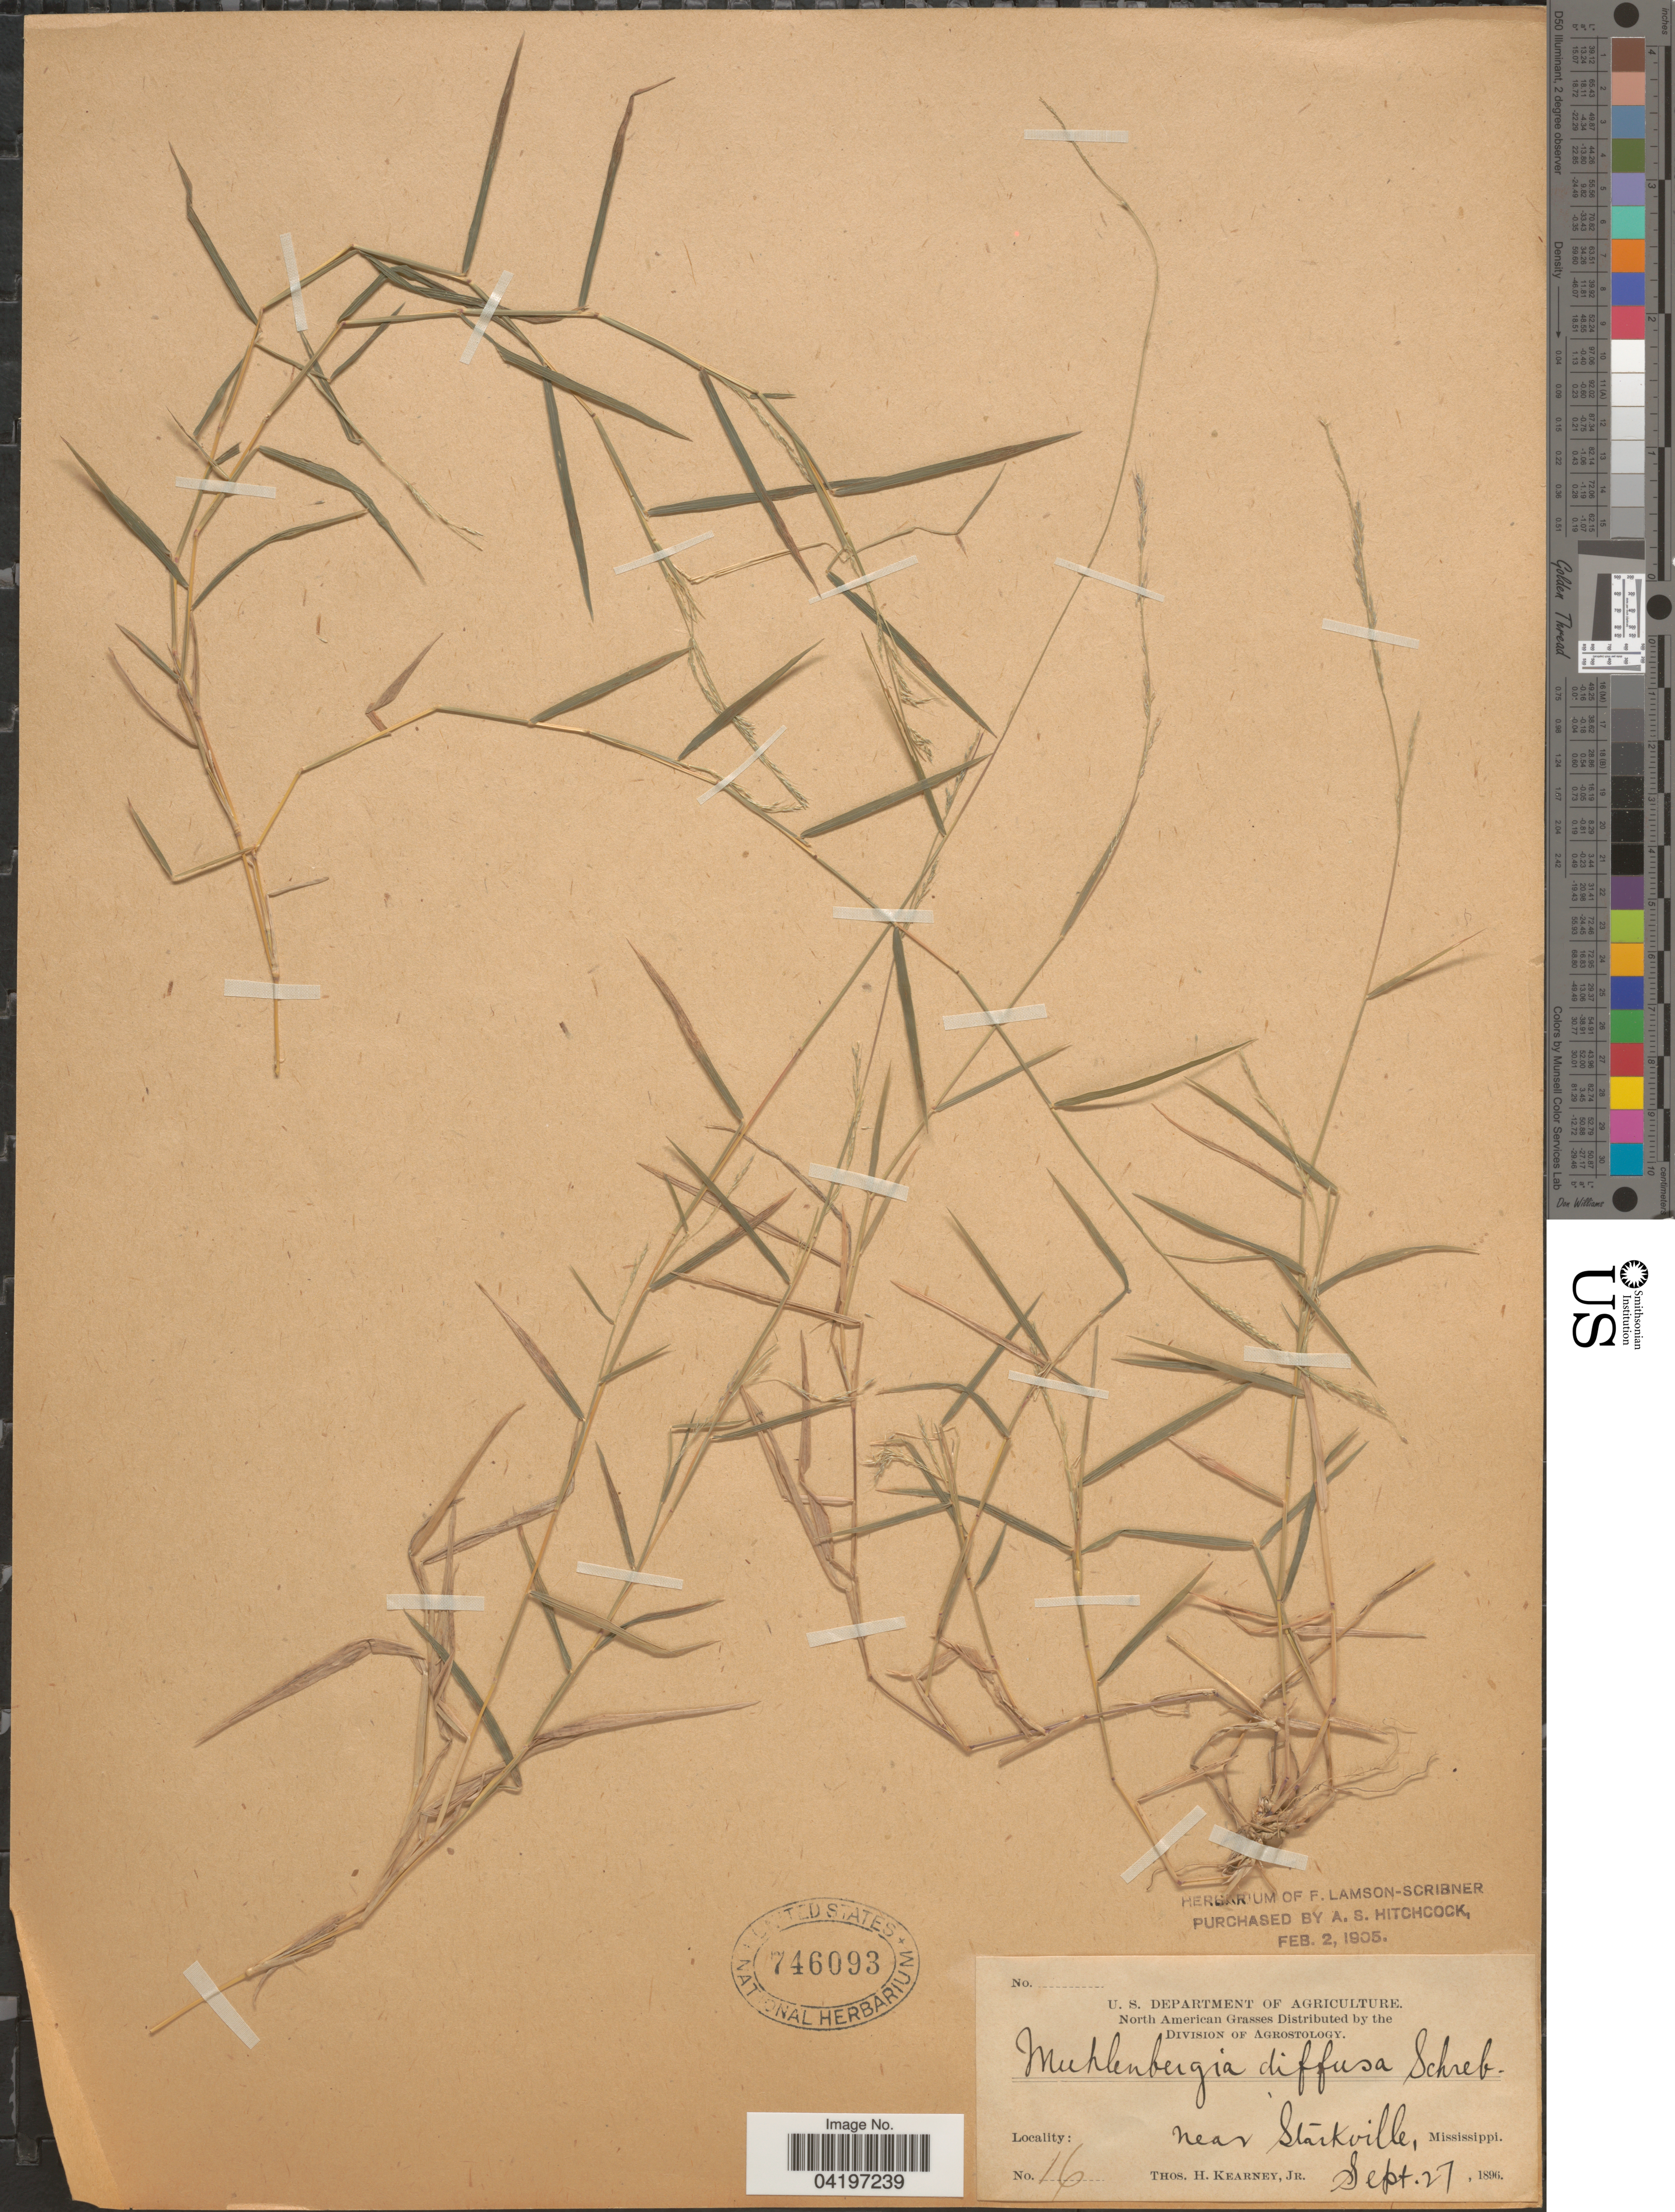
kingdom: Plantae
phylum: Tracheophyta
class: Liliopsida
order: Poales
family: Poaceae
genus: Muhlenbergia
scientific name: Muhlenbergia schreberi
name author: J.F. Gmel.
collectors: T. H. Kearney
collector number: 16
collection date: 1896-09-27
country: United States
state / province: Mississippi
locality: Near Starkville.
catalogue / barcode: US 746093